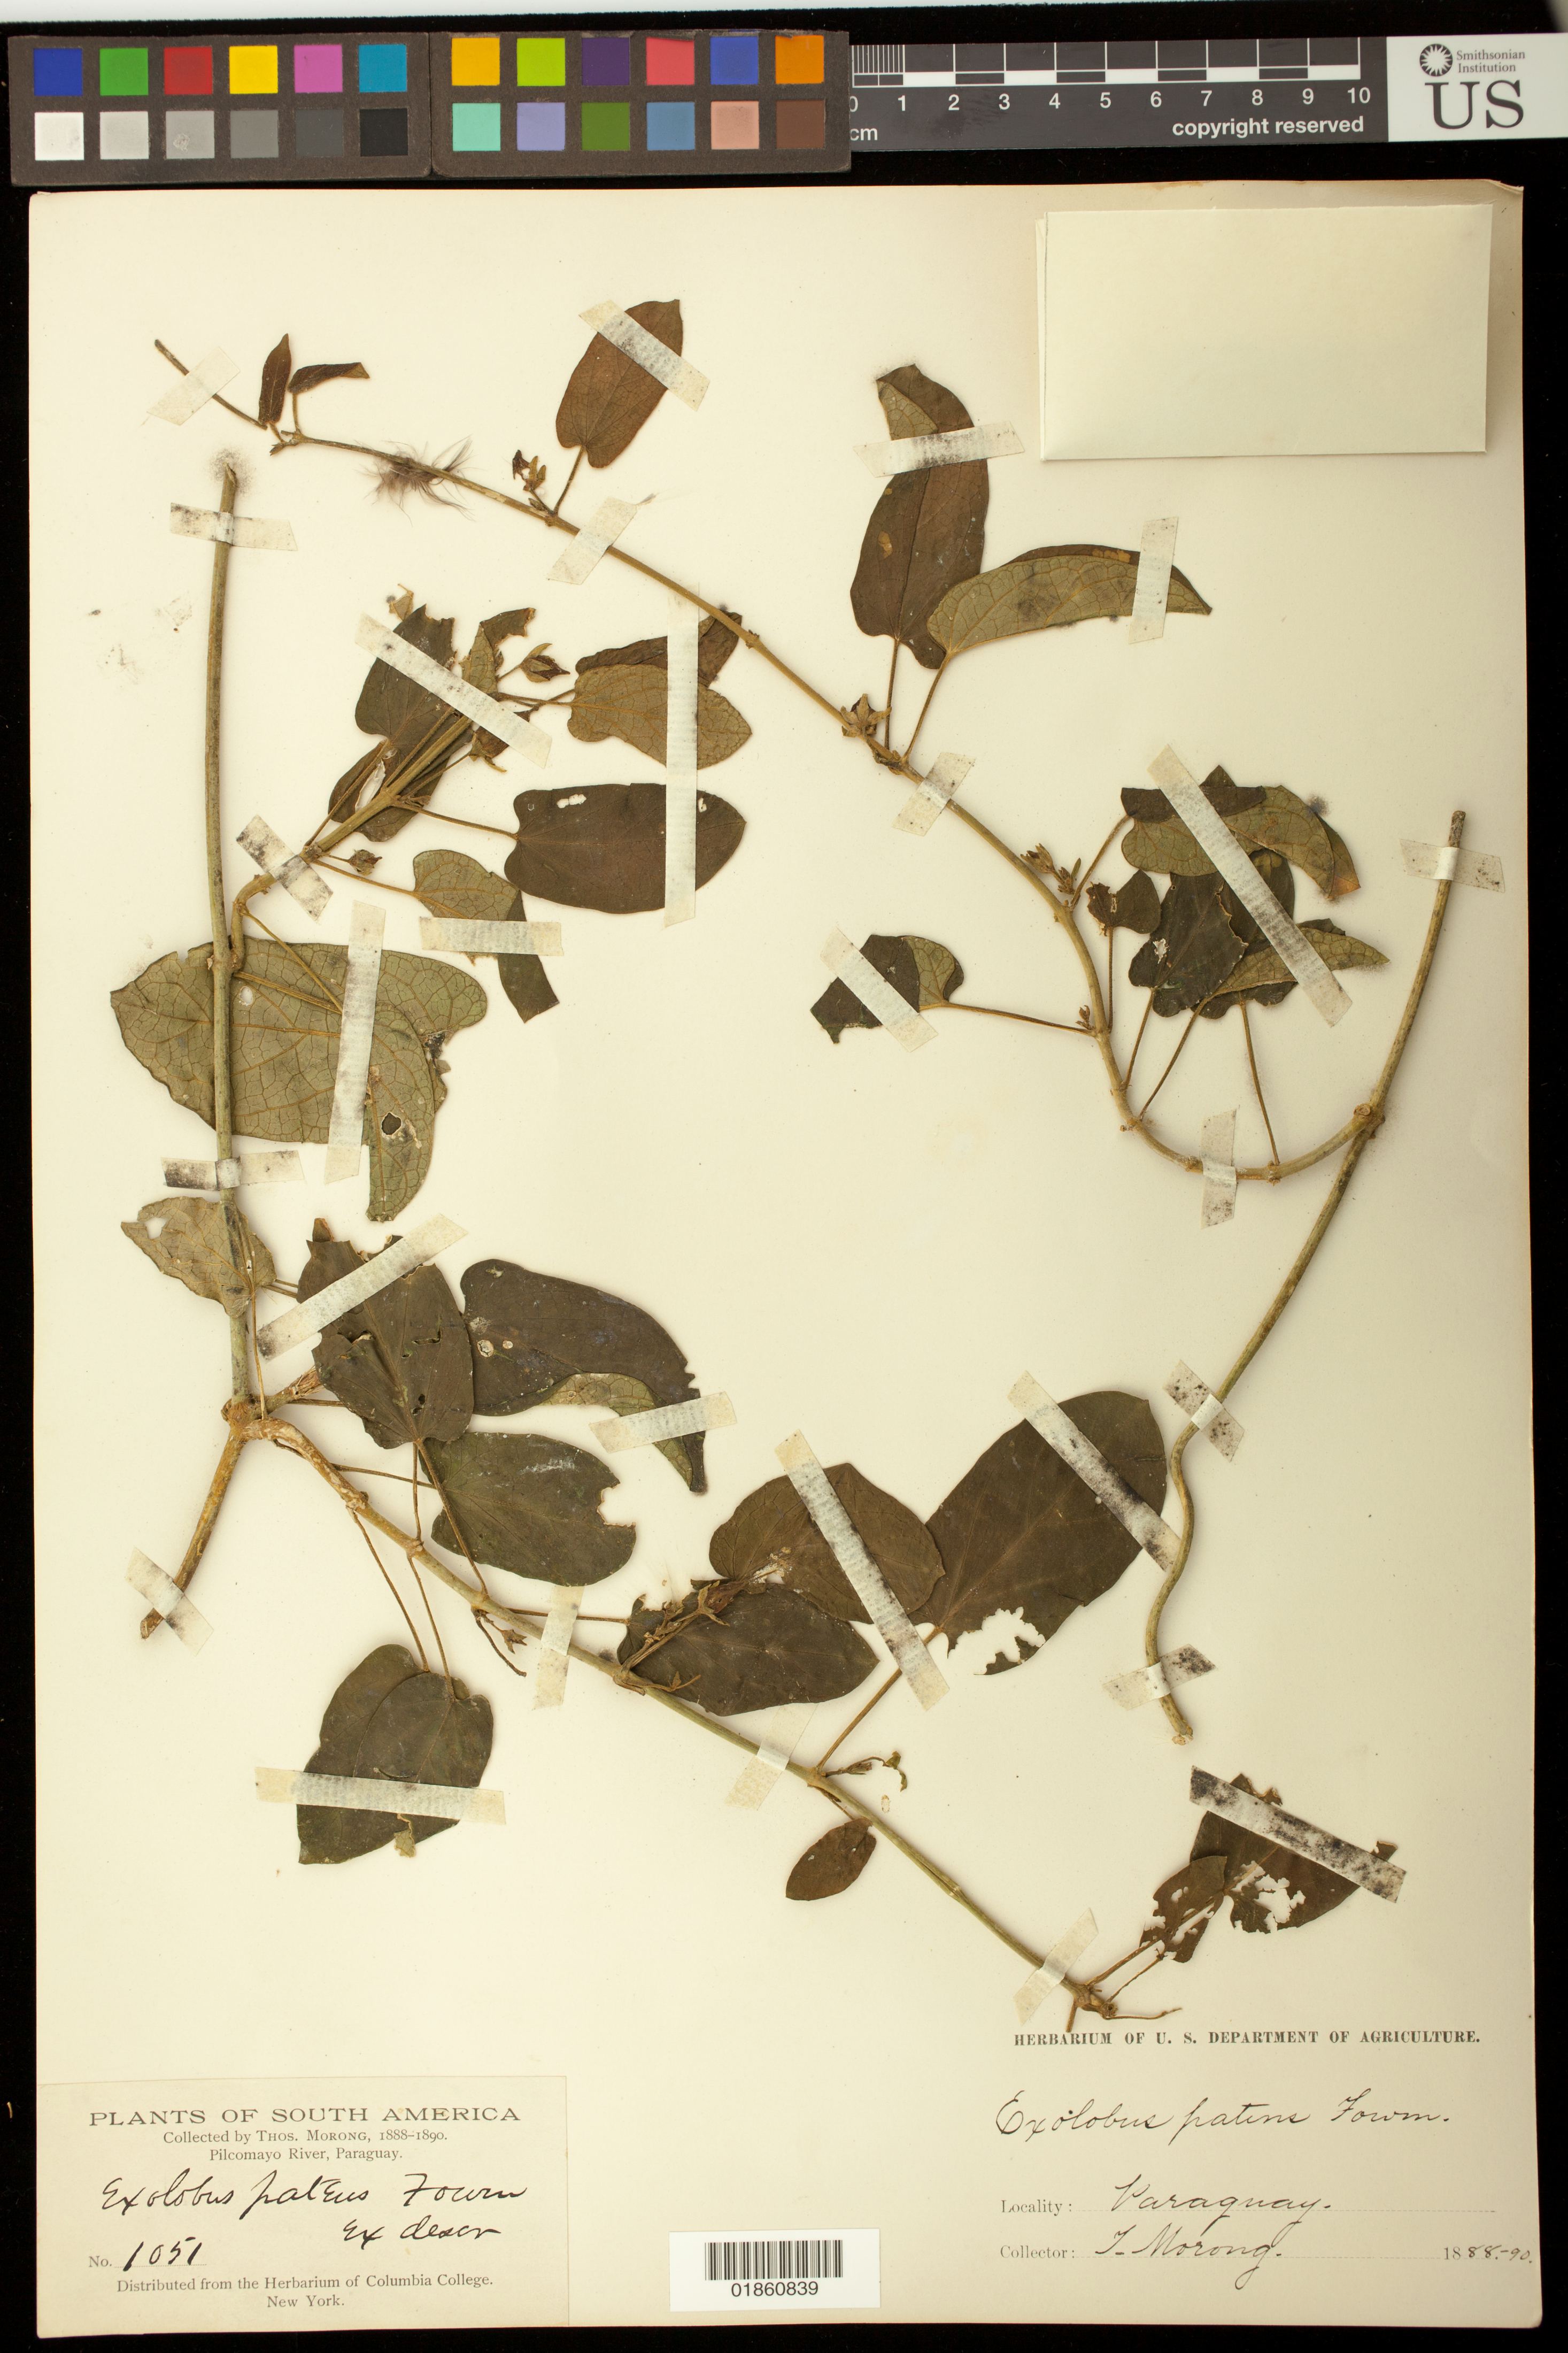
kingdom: Plantae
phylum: Tracheophyta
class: Magnoliopsida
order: Gentianales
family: Apocynaceae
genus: Gonolobus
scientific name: Gonolobus patens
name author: Decne.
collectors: T. Morong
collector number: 1051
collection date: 1888/1890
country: Paraguay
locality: Pilcomayo River